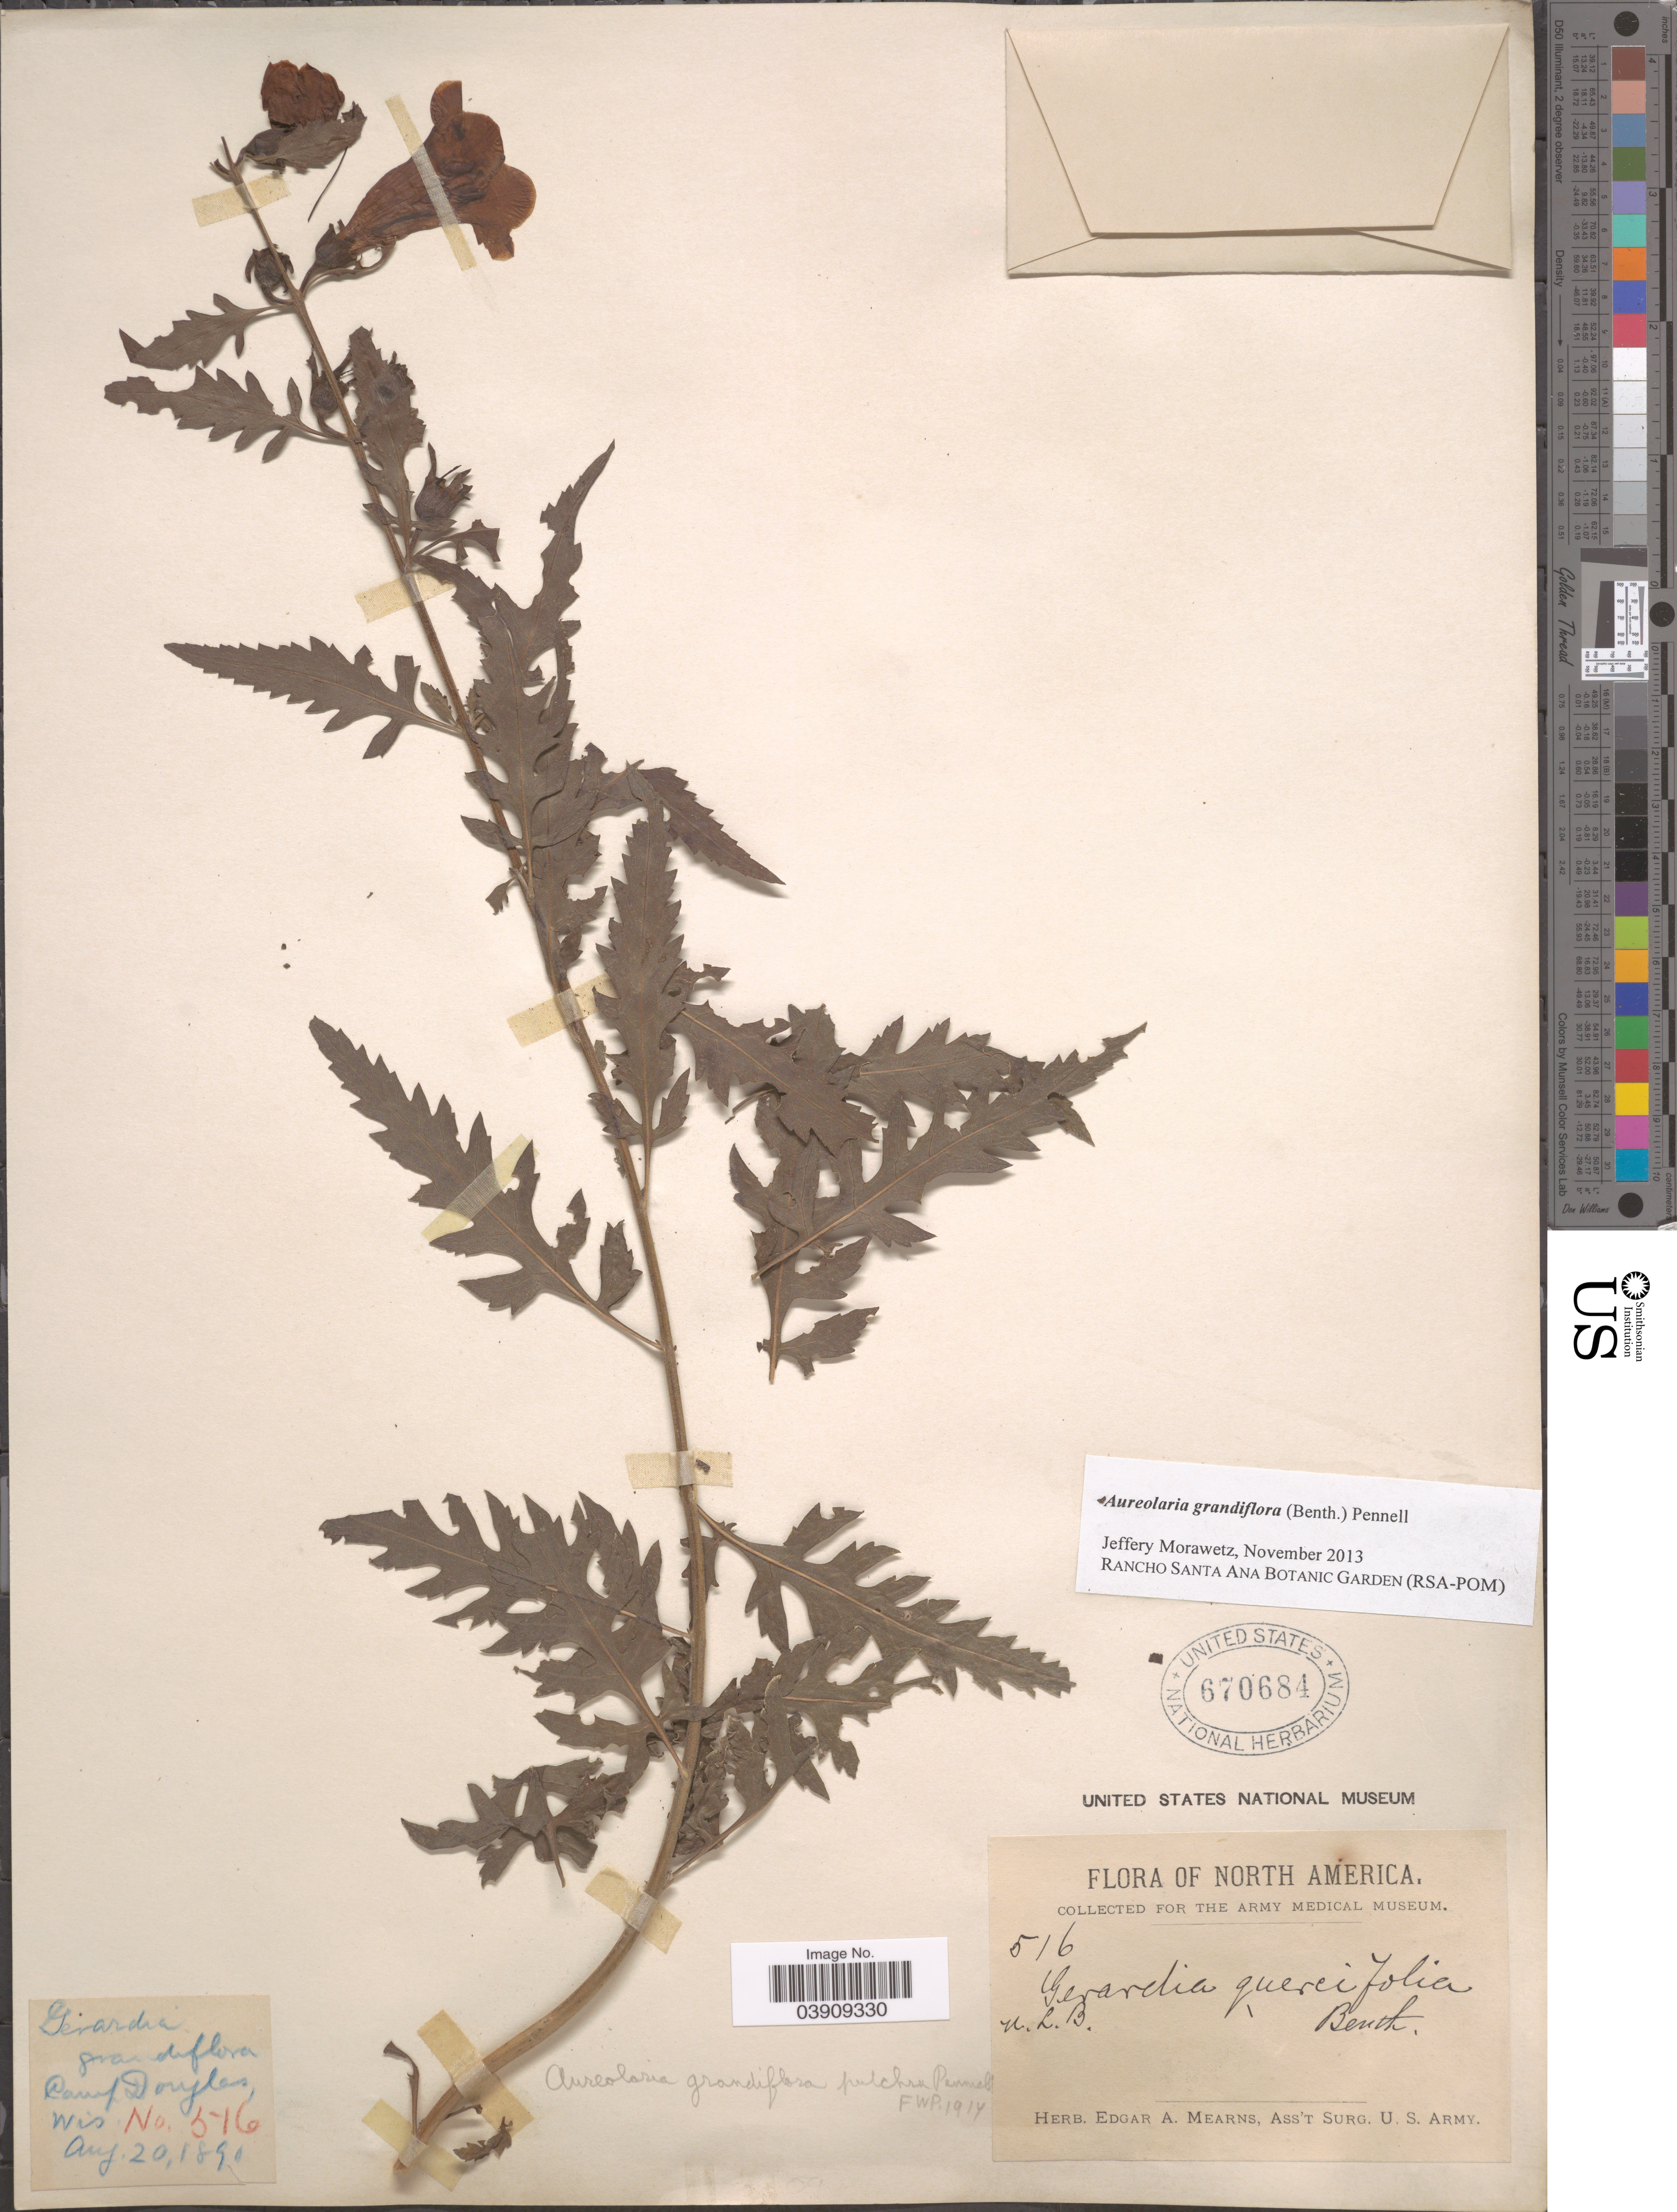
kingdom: Plantae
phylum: Tracheophyta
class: Magnoliopsida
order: Lamiales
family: Orobanchaceae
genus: Aureolaria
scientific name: Aureolaria grandiflora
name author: (Benth.) Pennell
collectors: ex herb. Edgar A. Mearns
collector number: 516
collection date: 1890-08-20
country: United States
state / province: Wisconsin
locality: Camp Douglas.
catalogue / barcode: US 670684